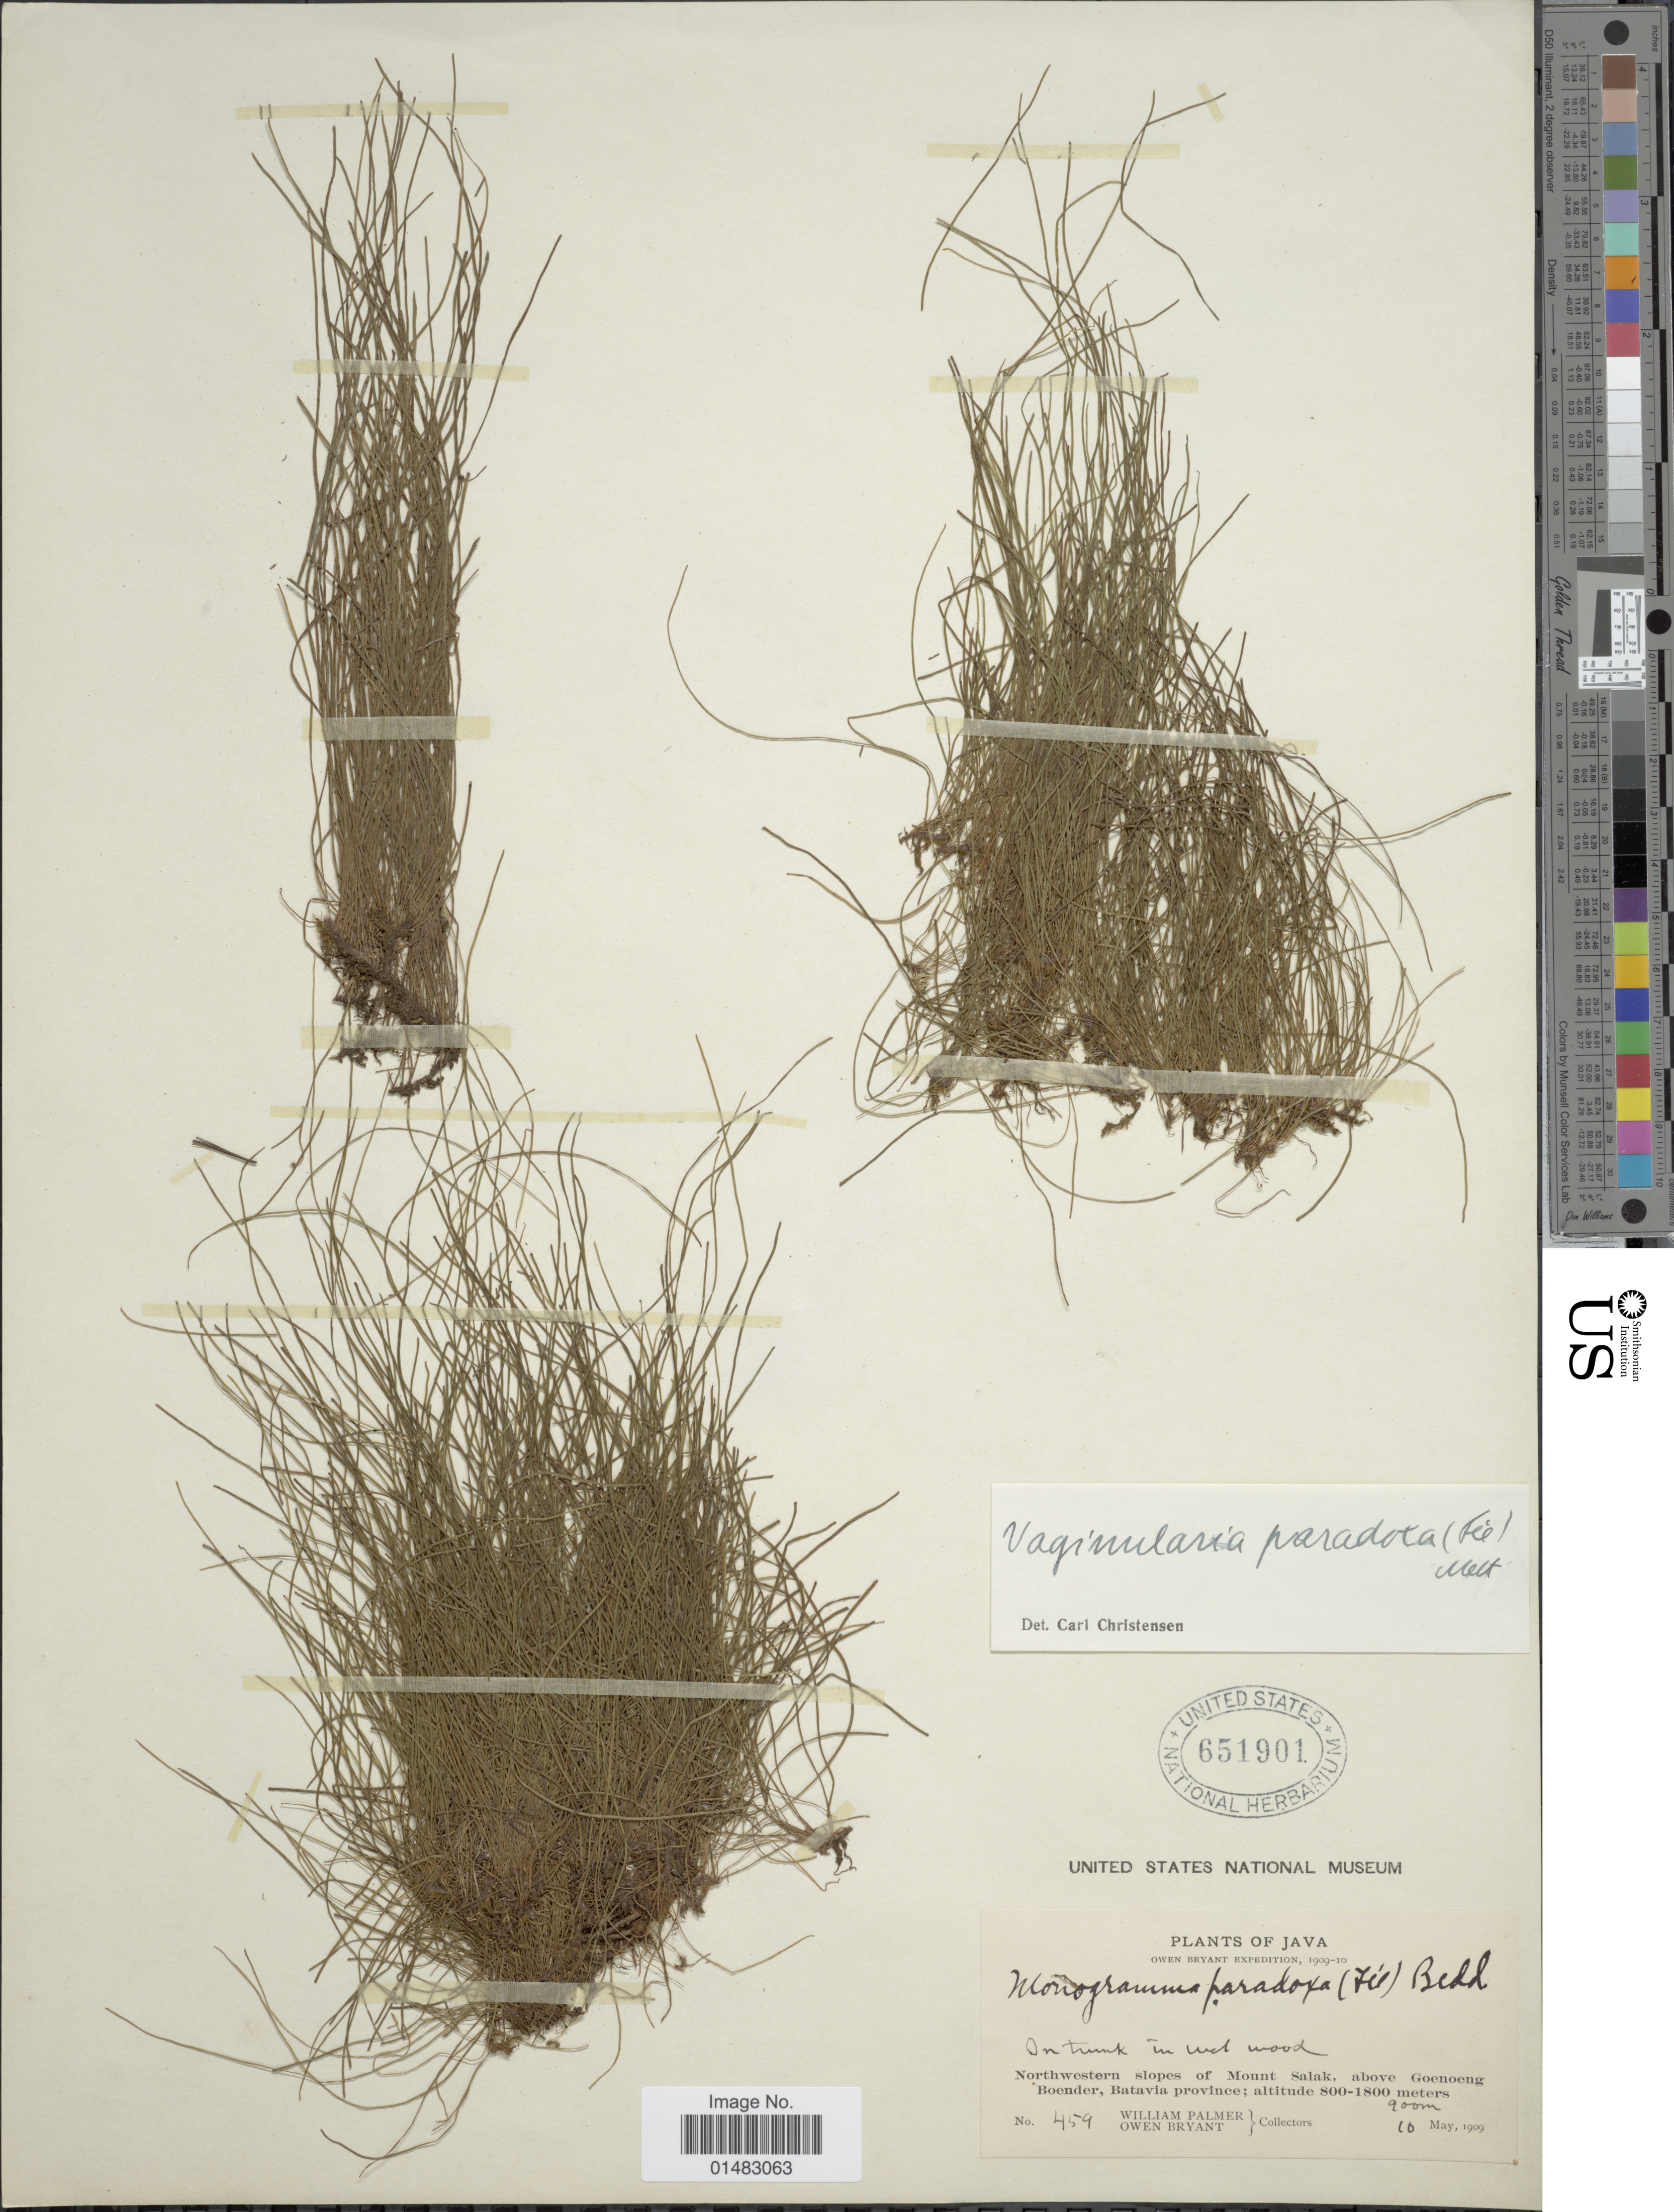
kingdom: Plantae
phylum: Tracheophyta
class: Polypodiopsida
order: Polypodiales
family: Pteridaceae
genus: Vaginularia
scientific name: Vaginularia paradoxa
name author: (Fée) Mett. ex Miq.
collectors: W. Palmer & O. Bryant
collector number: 459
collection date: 1909-05-10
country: Indonesia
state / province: Java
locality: Northwestern slopes of Mount Salak, above Goenoeng boender, Batavia Province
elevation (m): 900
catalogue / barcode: US 651901